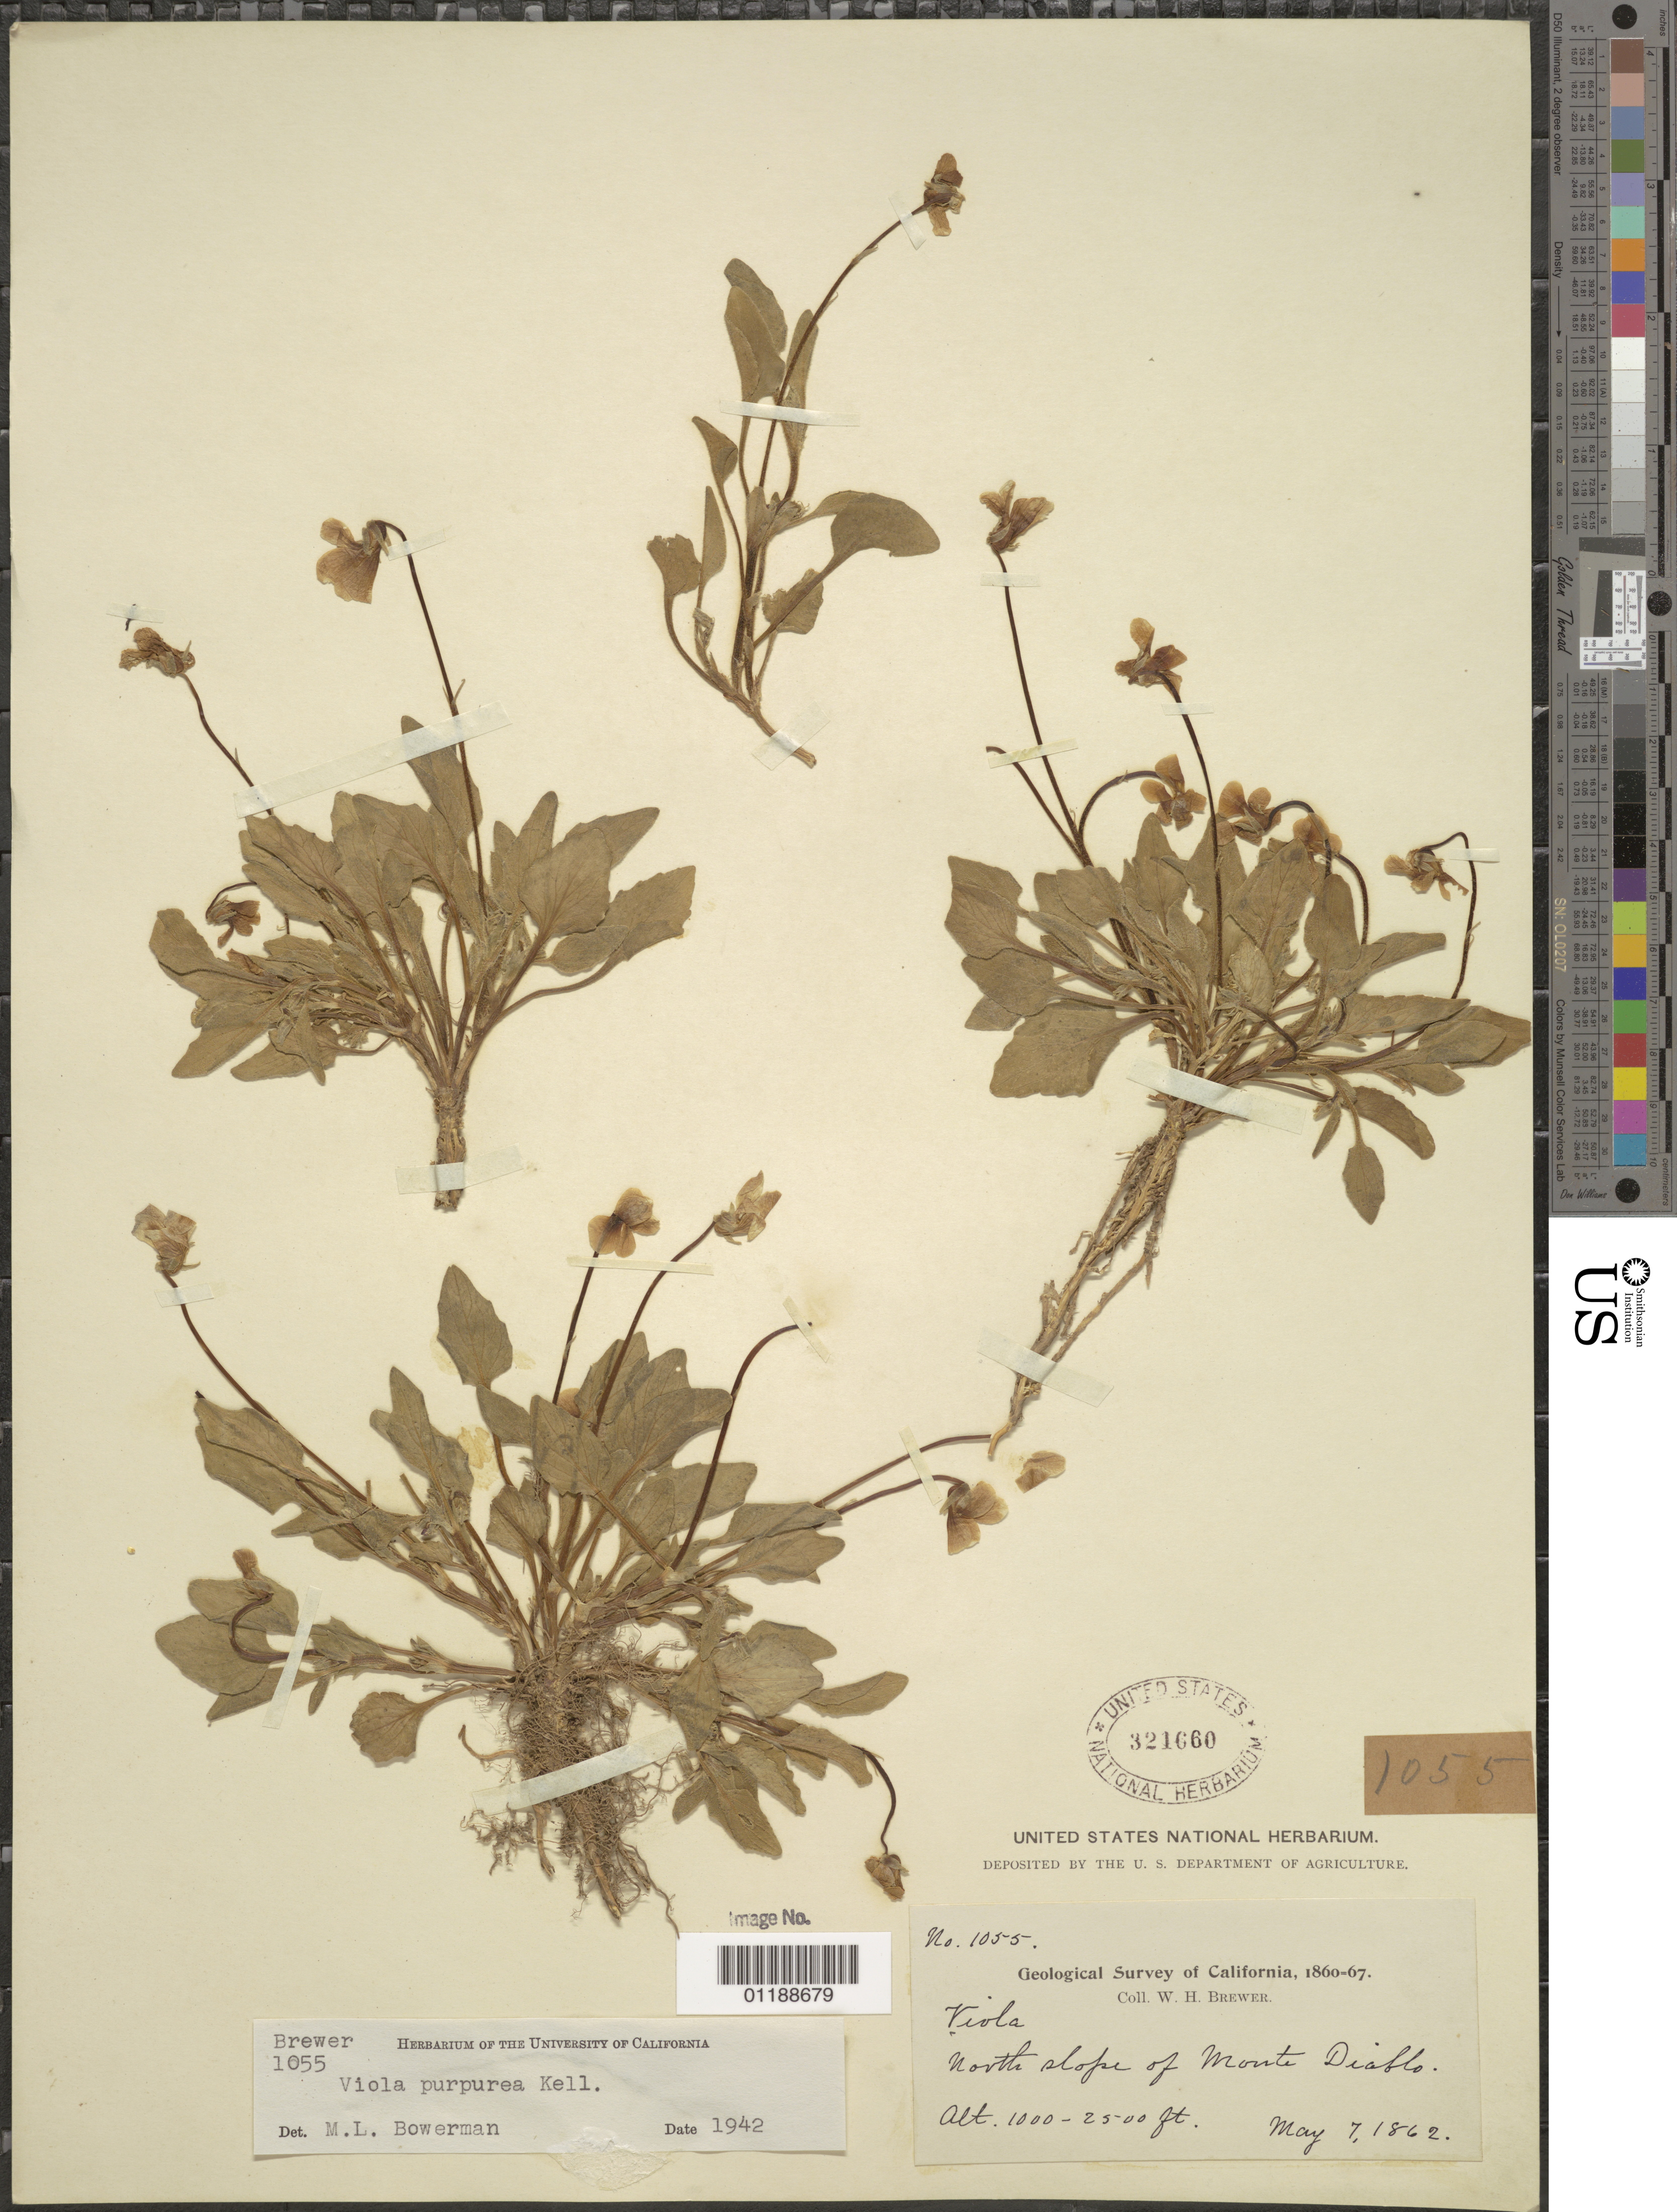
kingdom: Plantae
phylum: Tracheophyta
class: Magnoliopsida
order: Malpighiales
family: Violaceae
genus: Viola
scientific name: Viola purpurea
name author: Kellogg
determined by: Bowerman, M. L.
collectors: W. H. Brewer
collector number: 1055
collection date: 1862-05-07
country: United States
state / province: California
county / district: Contra Costa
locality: north slope of Monte Diablo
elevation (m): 305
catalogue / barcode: US 321660